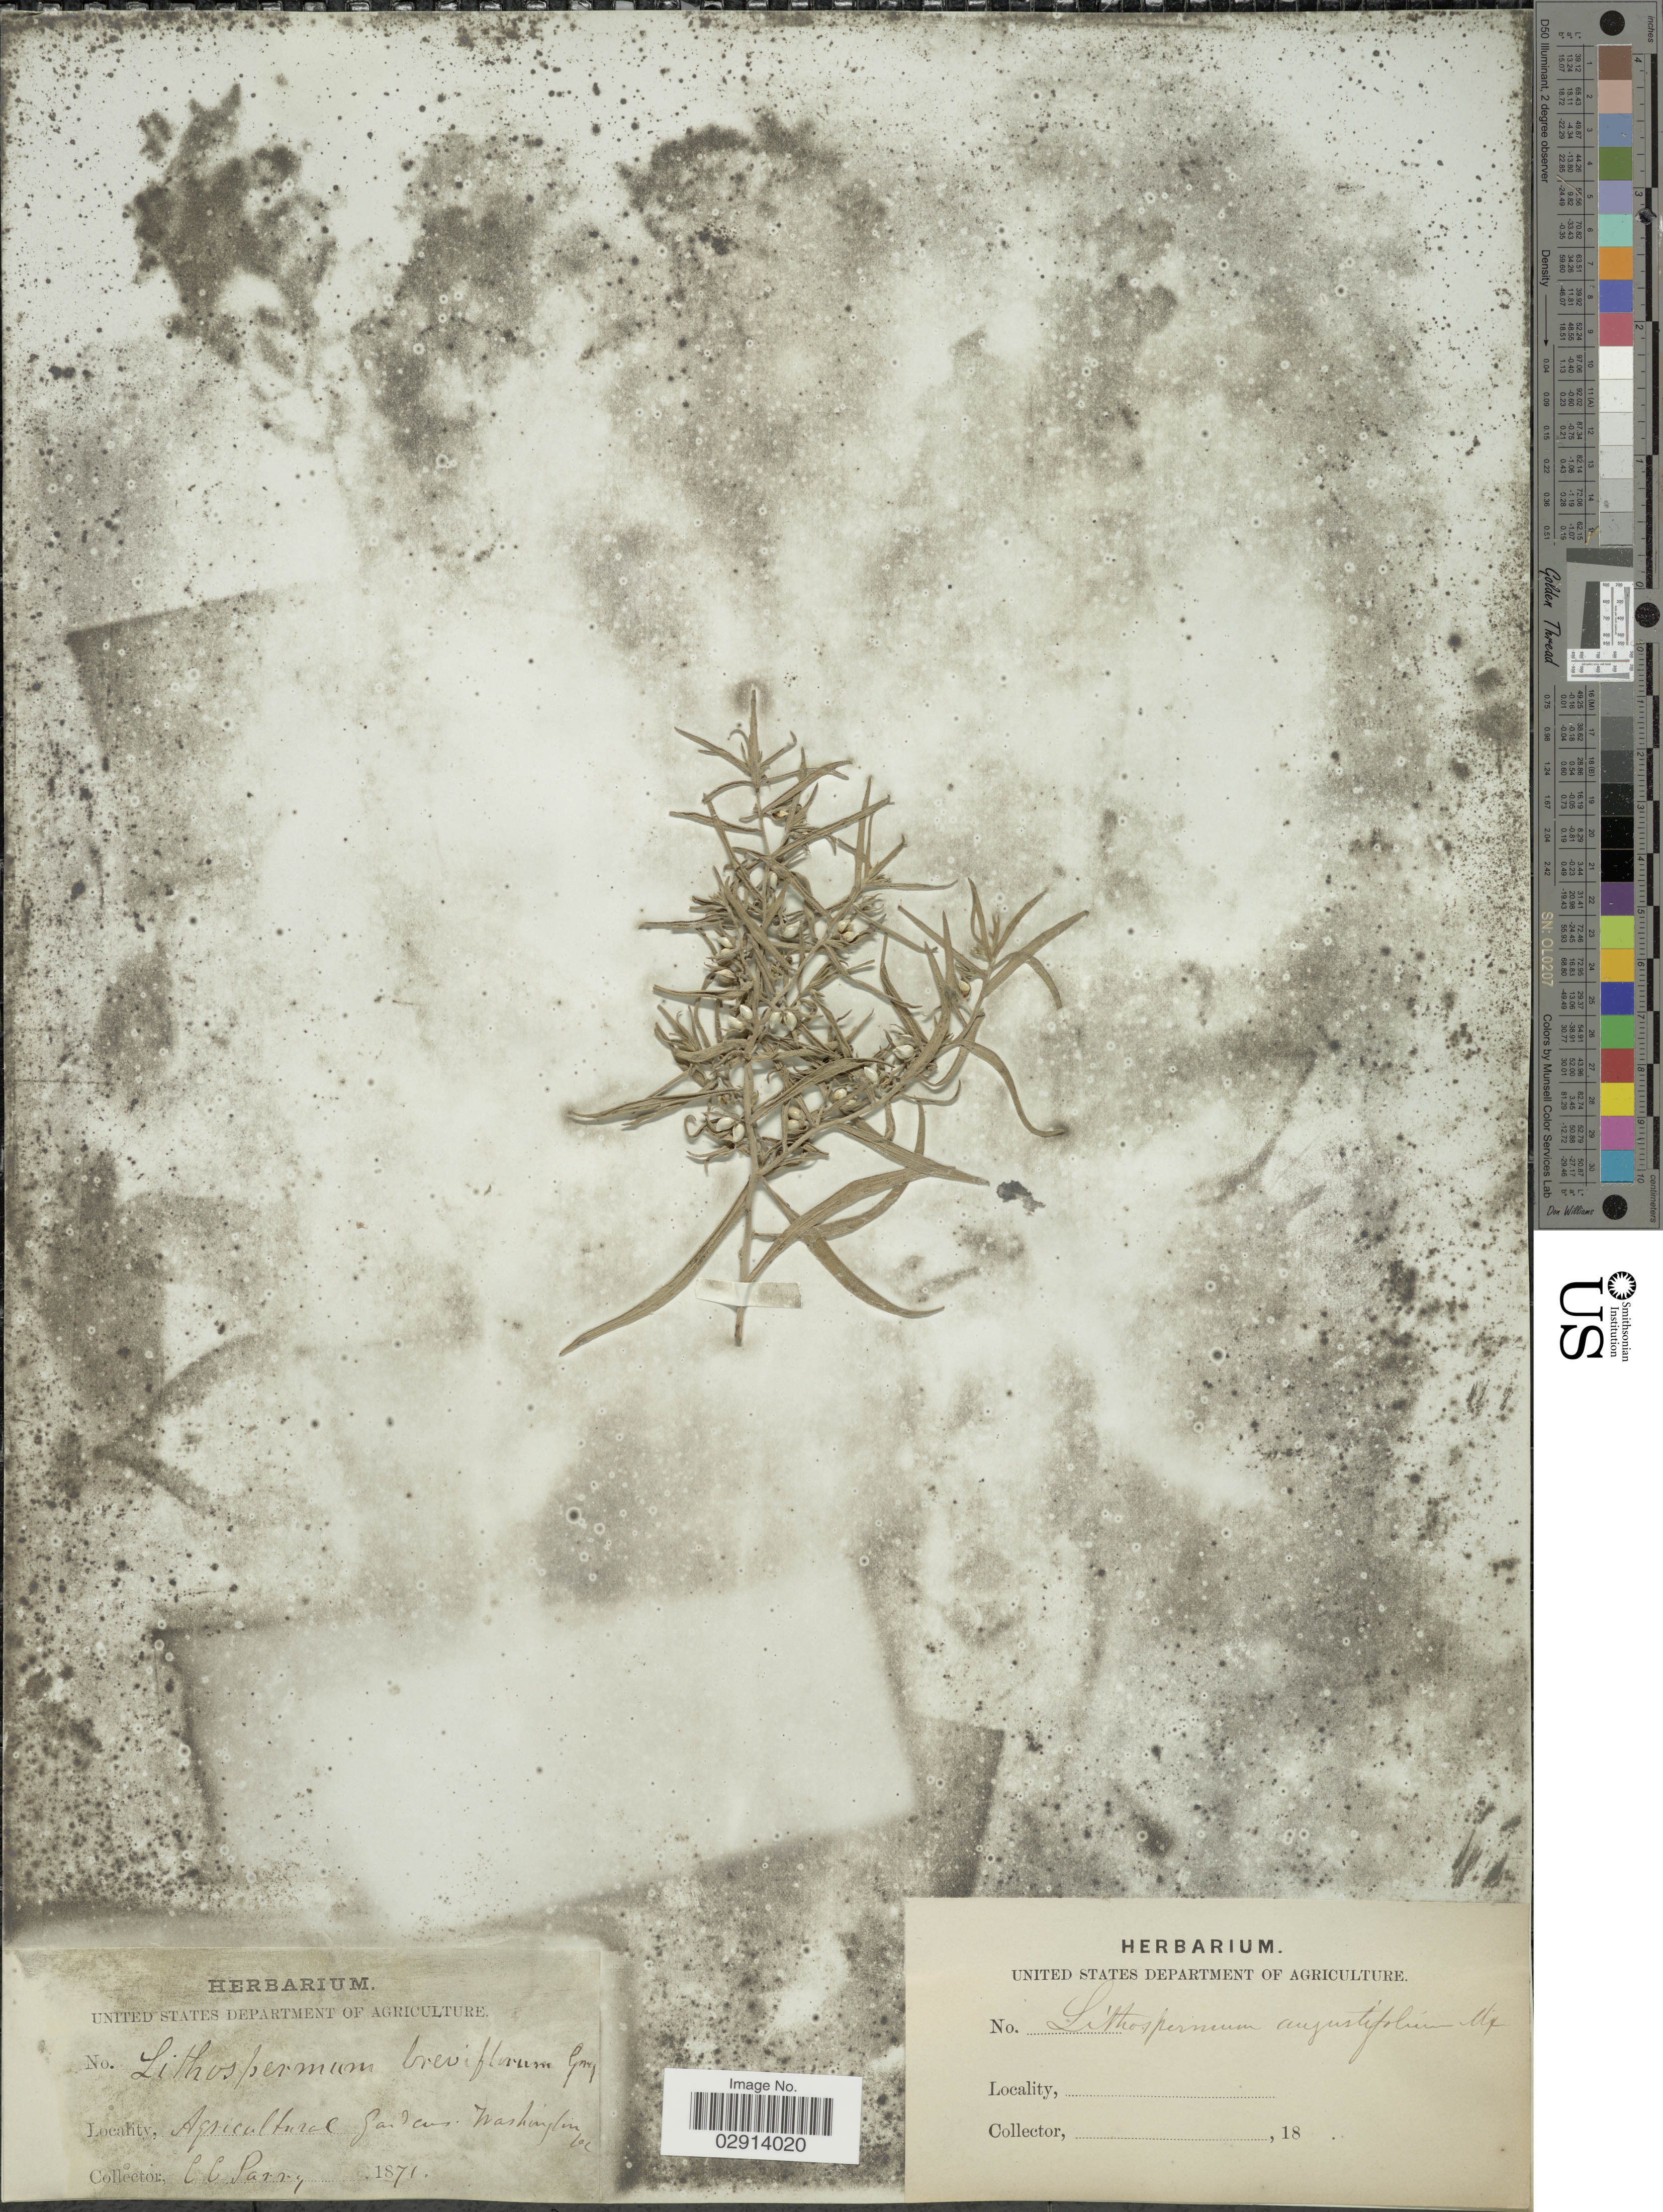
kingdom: Plantae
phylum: Tracheophyta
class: Magnoliopsida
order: Boraginales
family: Boraginaceae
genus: Lithospermum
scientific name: Lithospermum incisum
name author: Lehm.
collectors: C. C. Parry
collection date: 1871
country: United States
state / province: District of Columbia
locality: Agricultural gardens, Washington DC.